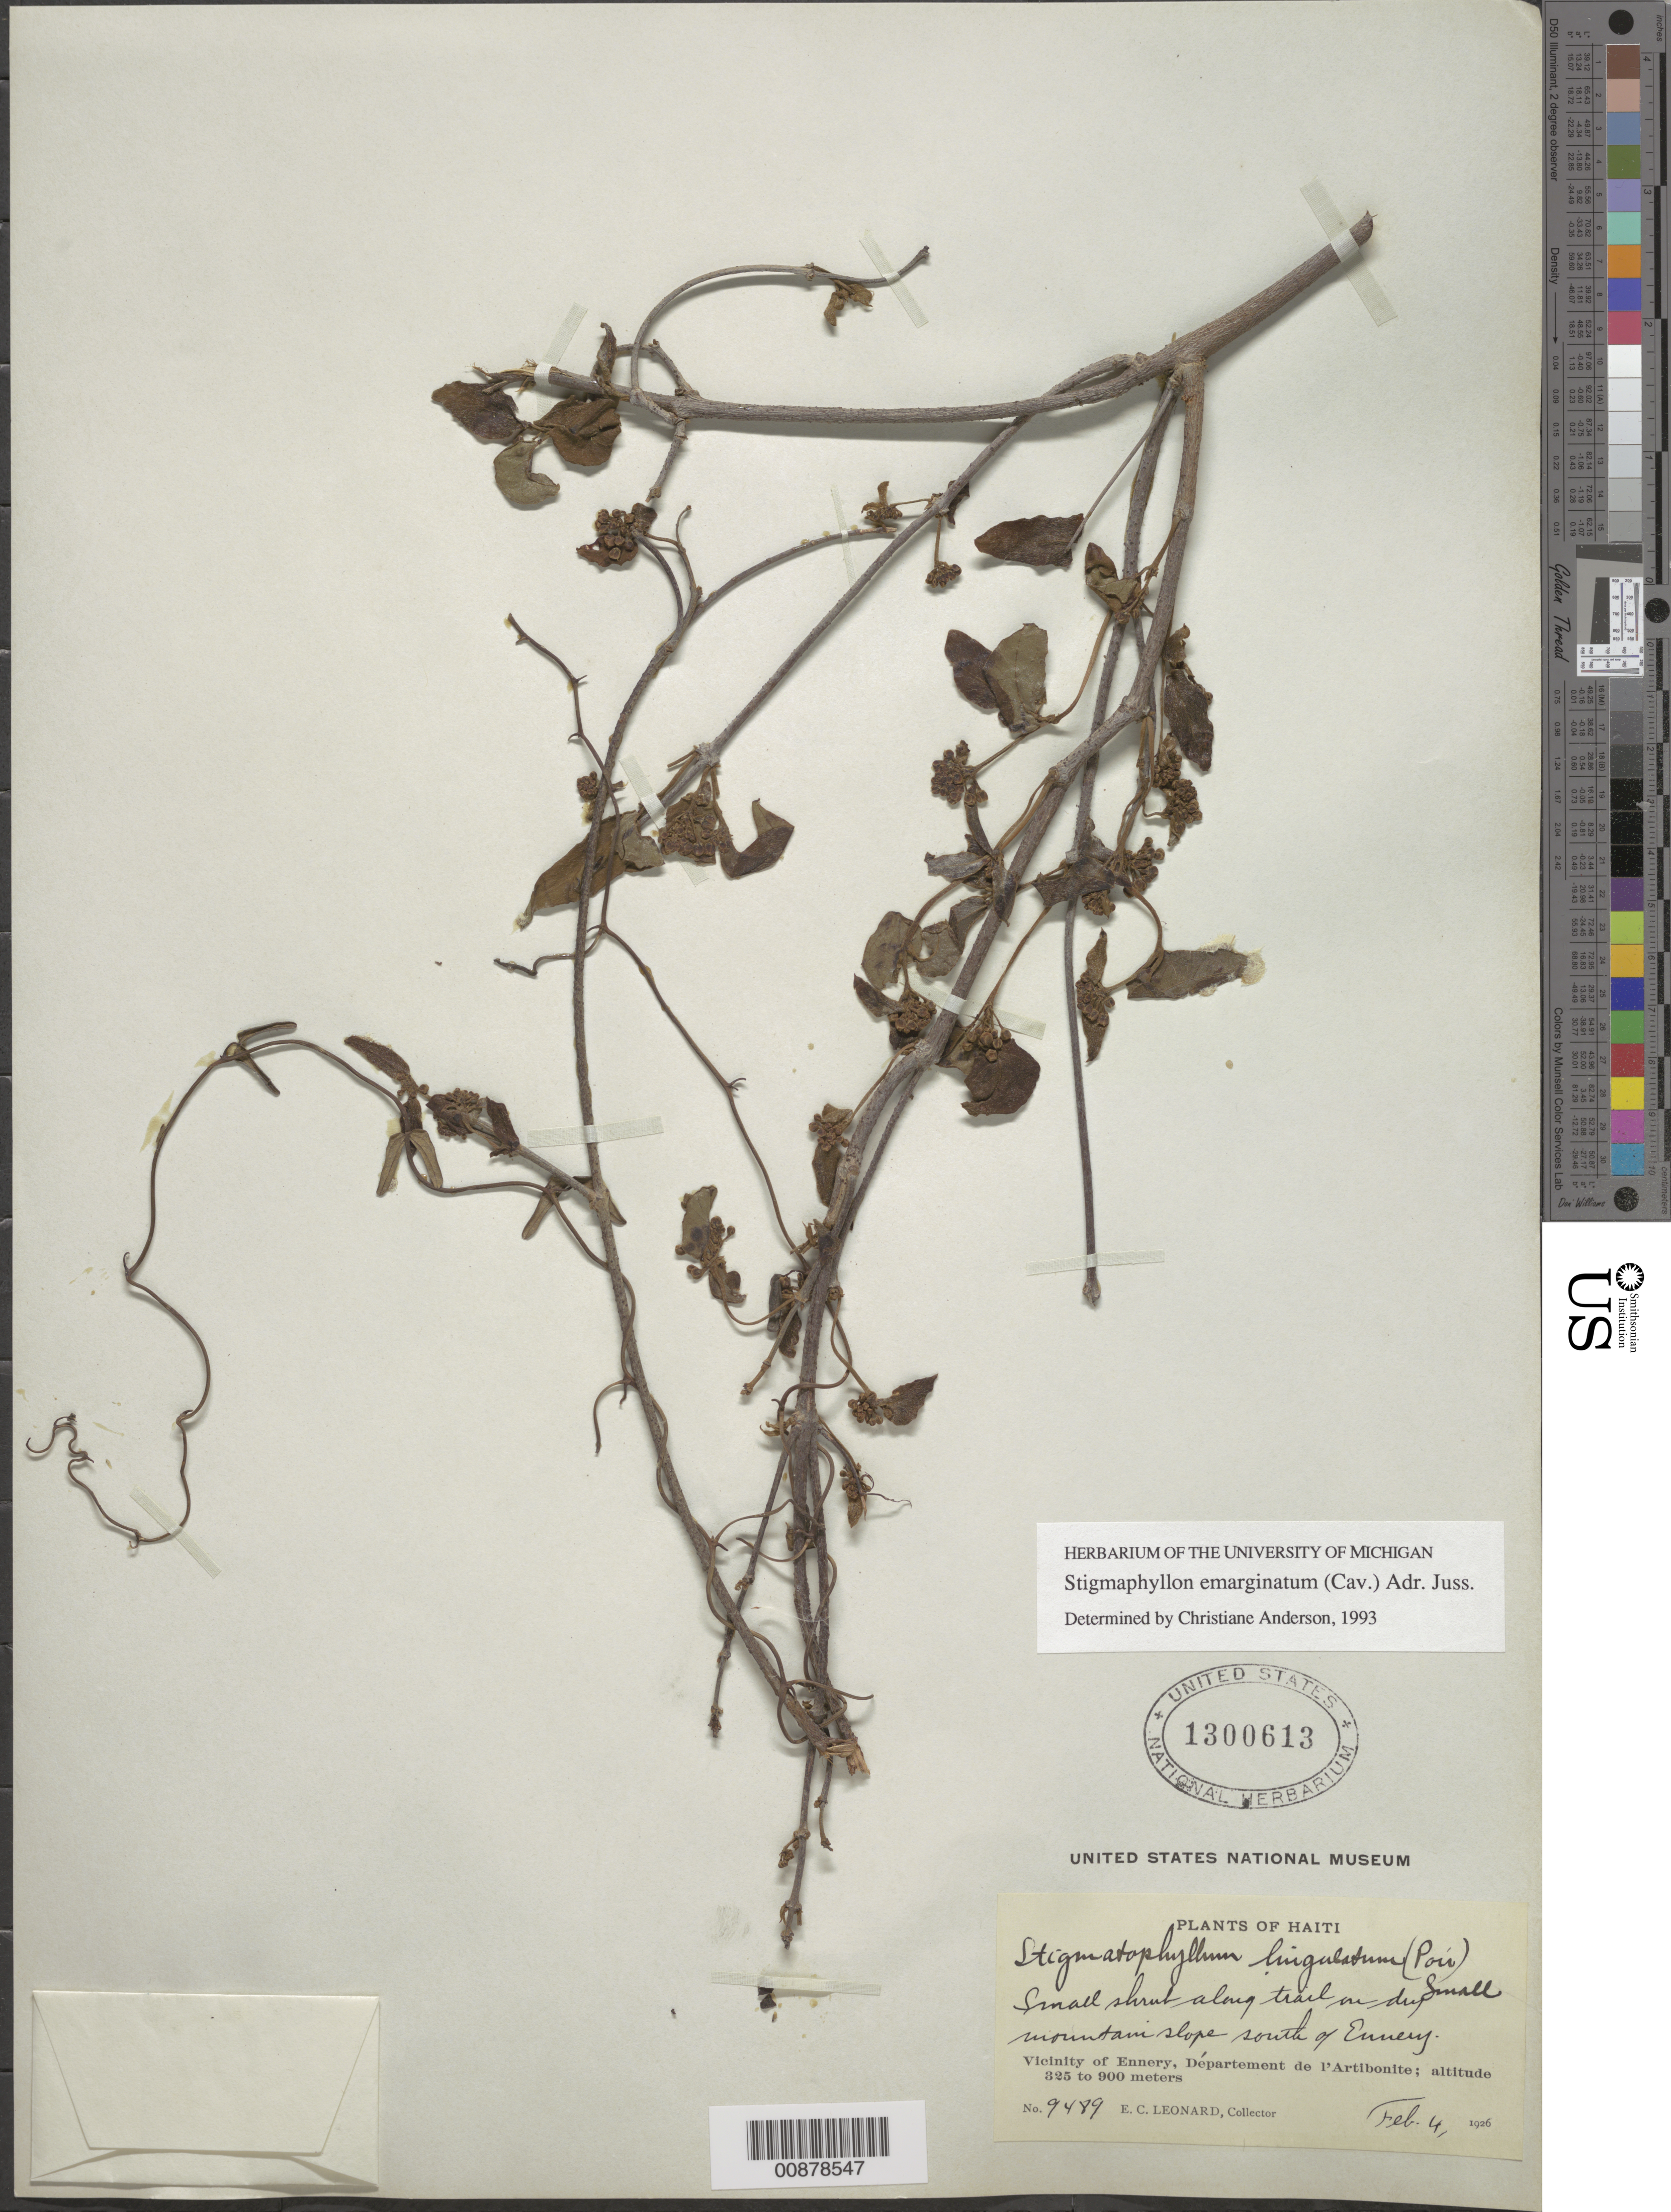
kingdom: Plantae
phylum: Tracheophyta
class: Magnoliopsida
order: Malpighiales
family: Malpighiaceae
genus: Stigmaphyllon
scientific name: Stigmaphyllon emarginatum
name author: (Cav.) A. Juss.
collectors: E. C. Leonard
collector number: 9489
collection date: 1926-02-04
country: Haiti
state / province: Artibonite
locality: Mountain slope south of Ennery. Vicinity of Ennery, Départment de l'Artibonite.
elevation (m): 325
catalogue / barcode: US 1300613